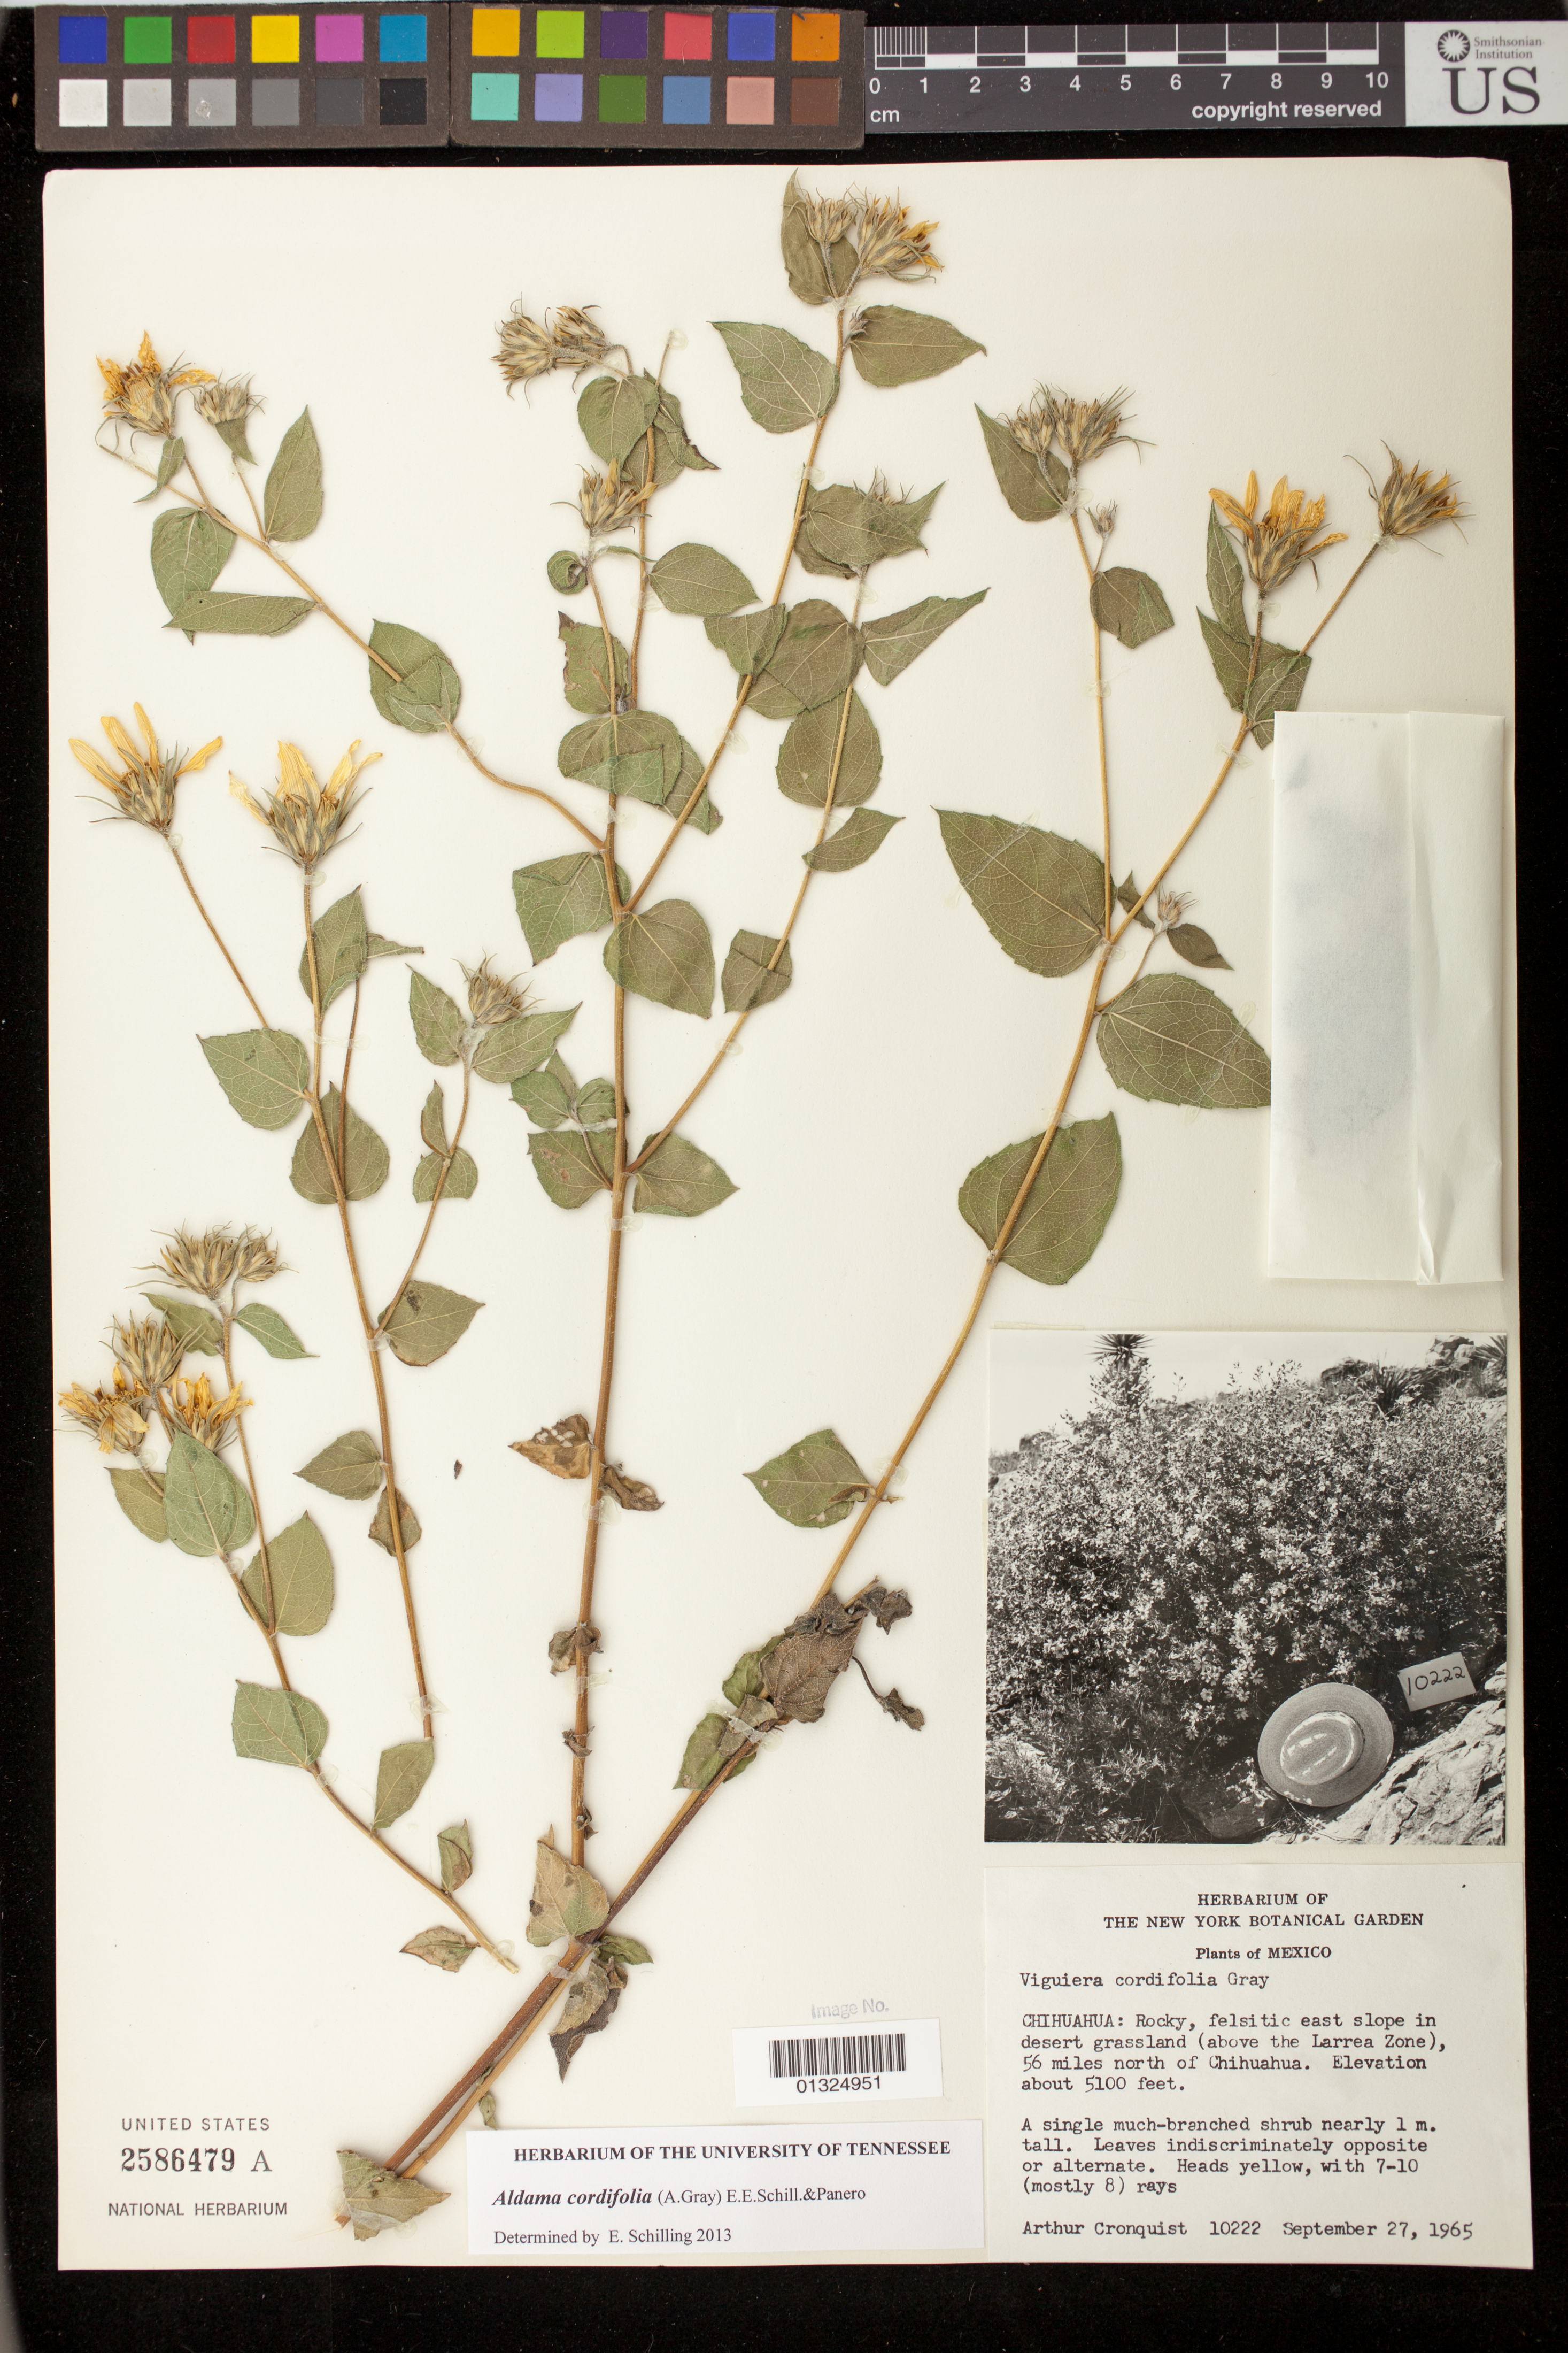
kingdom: Plantae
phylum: Tracheophyta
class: Magnoliopsida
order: Asterales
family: Asteraceae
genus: Aldama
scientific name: Aldama cordifolia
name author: (A. Gray) E.E. Schill. & Panero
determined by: Schilling, E. E.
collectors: A. J. Cronquist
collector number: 10222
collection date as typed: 27 Sep 1965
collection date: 1965-09-27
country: Mexico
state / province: Chihuahua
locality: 56 miles north of Chihuahua.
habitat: Rocky, felsitic E slope in desert grassland (above the Larrea Zone)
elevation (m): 1554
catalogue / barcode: US 2586479A